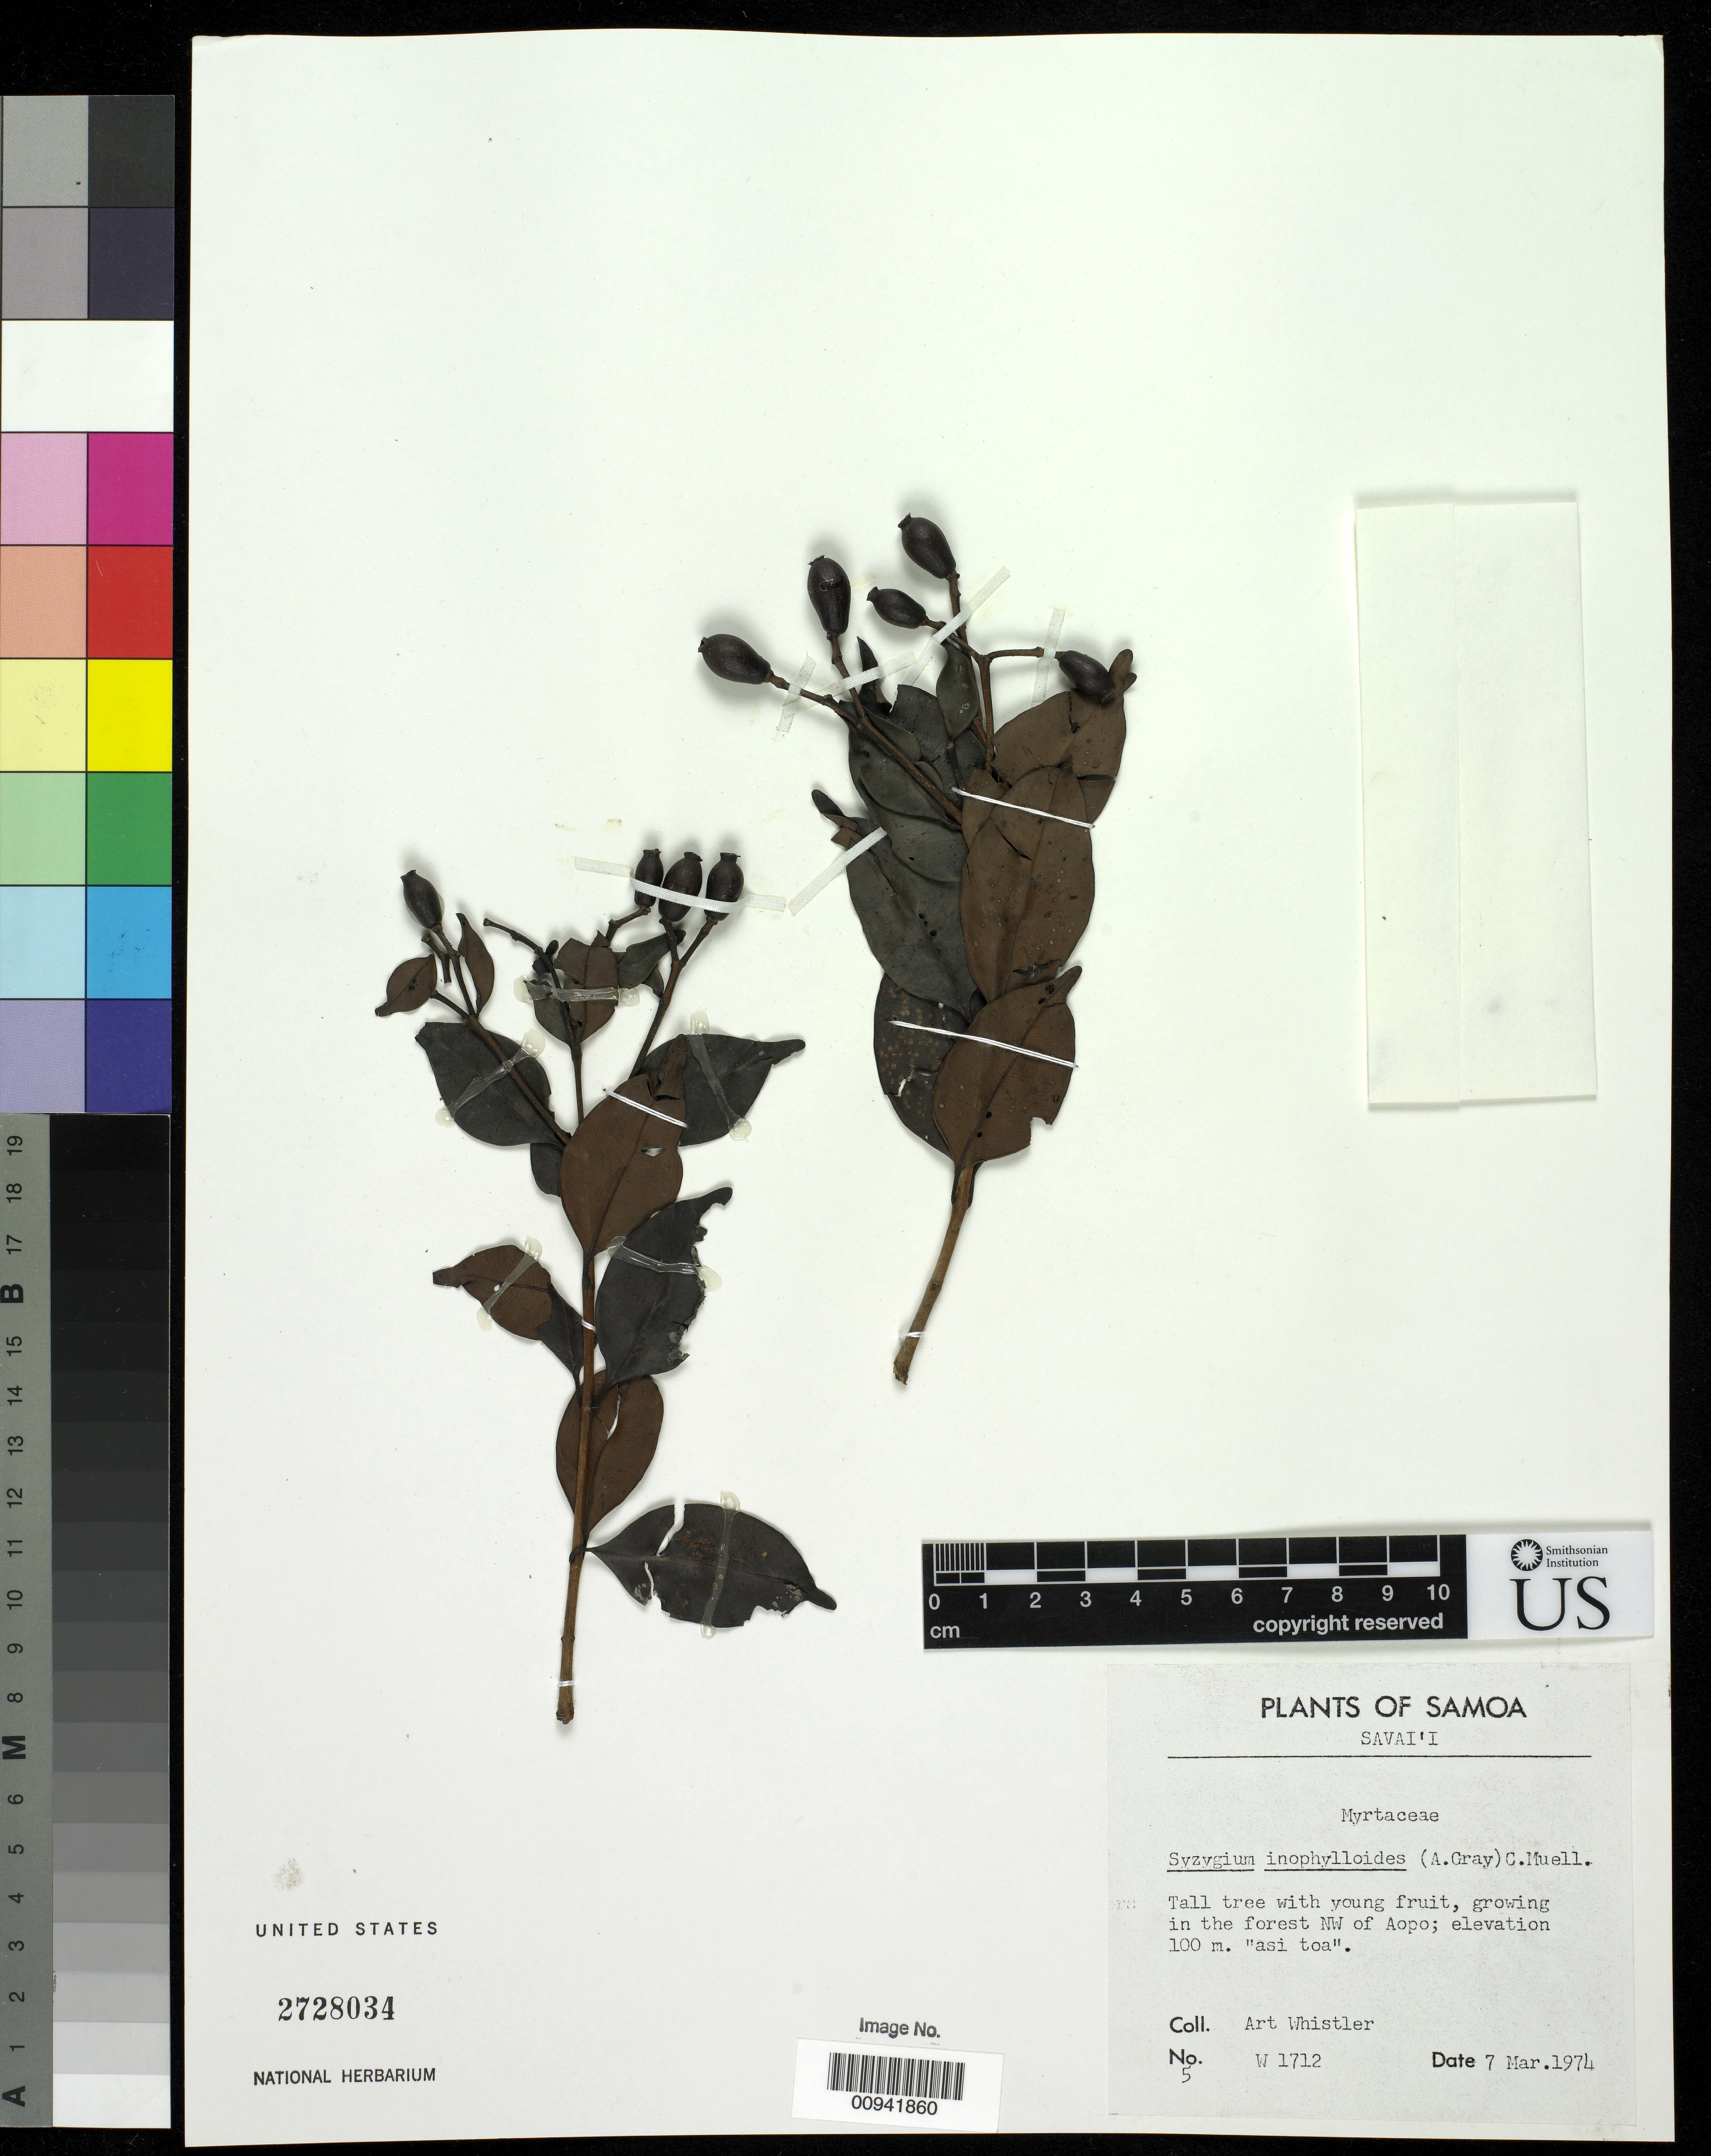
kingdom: Plantae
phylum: Tracheophyta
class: Magnoliopsida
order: Myrtales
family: Myrtaceae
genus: Syzygium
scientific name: Syzygium inophylloides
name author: (A. Gray) K. Müller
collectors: A. Whistler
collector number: W 1712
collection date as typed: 07 Mar 1974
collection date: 1974-03-07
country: Samoa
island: Savai'i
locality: NW of Aopo.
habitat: growing in the forest.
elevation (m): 100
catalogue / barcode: US 2728034